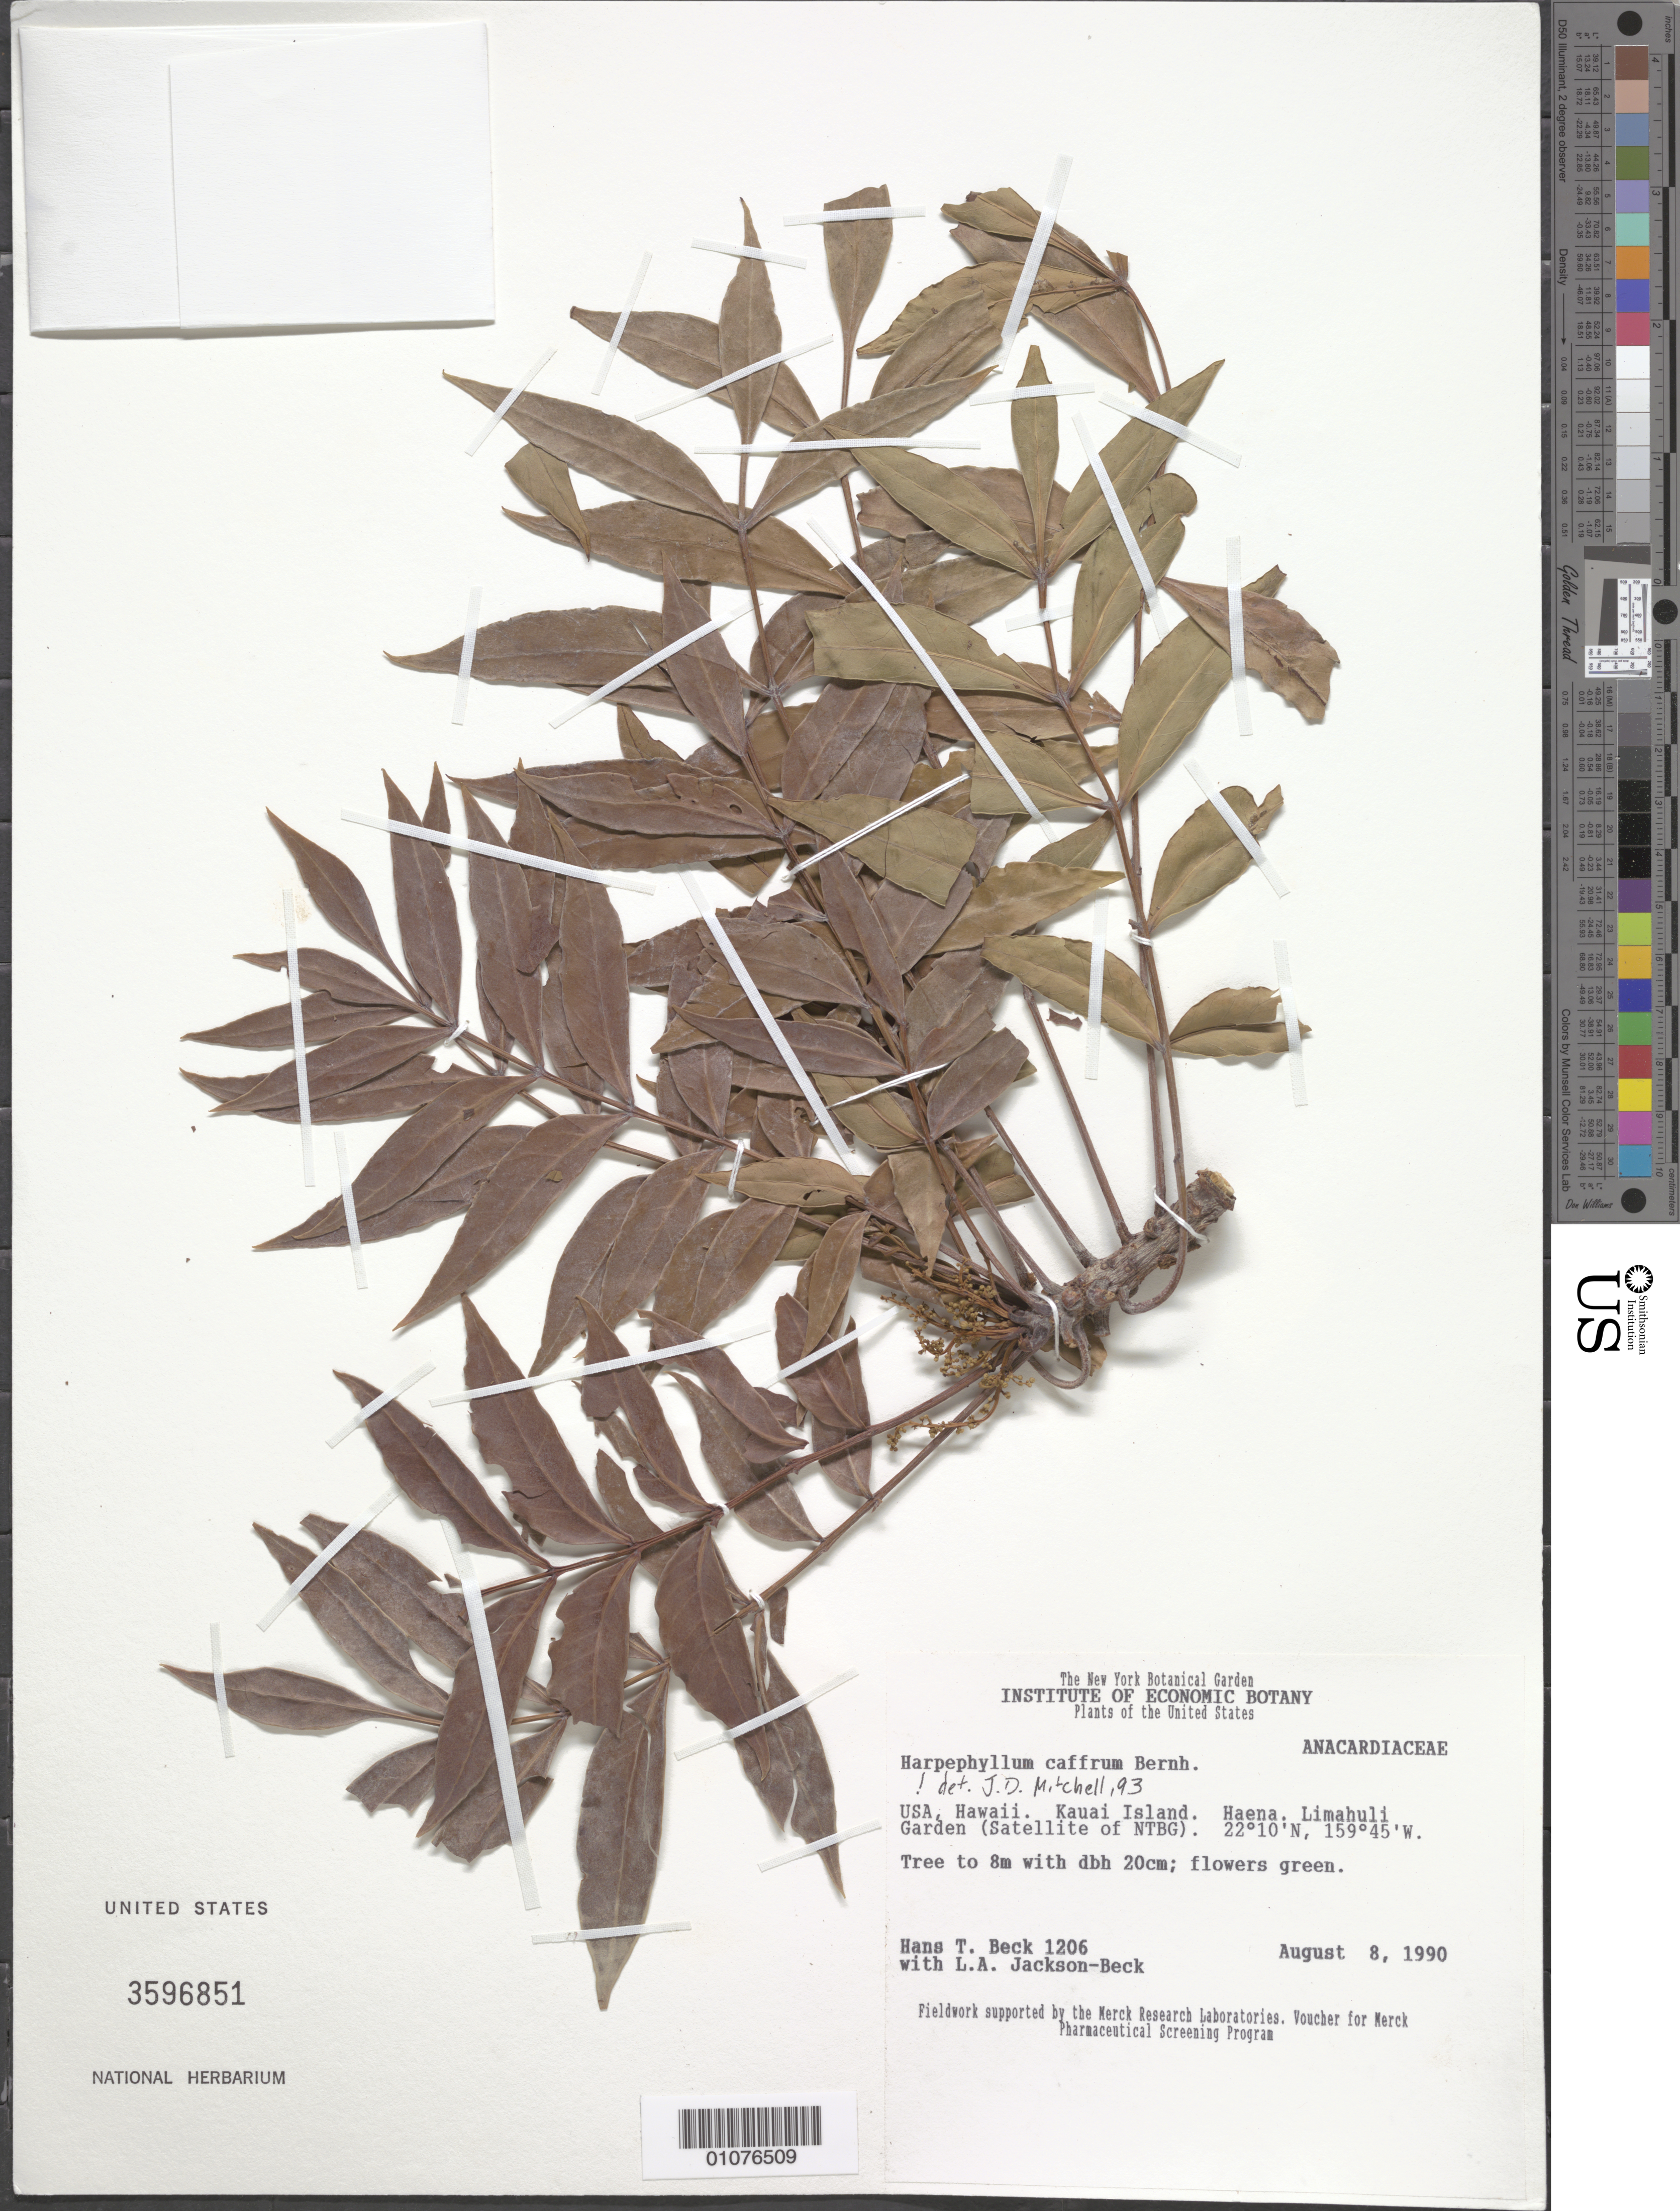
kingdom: Plantae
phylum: Tracheophyta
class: Magnoliopsida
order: Sapindales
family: Anacardiaceae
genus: Harpephyllum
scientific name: Harpephyllum caffrum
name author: Bernh.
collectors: H. T. Beck & L. Jackson-Beck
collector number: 1206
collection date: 1990-08-08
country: United States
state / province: Hawaii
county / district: Kauai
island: Kaua'i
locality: Kaua'i Island, Haena, Limahuli Garden.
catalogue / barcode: US 3596851